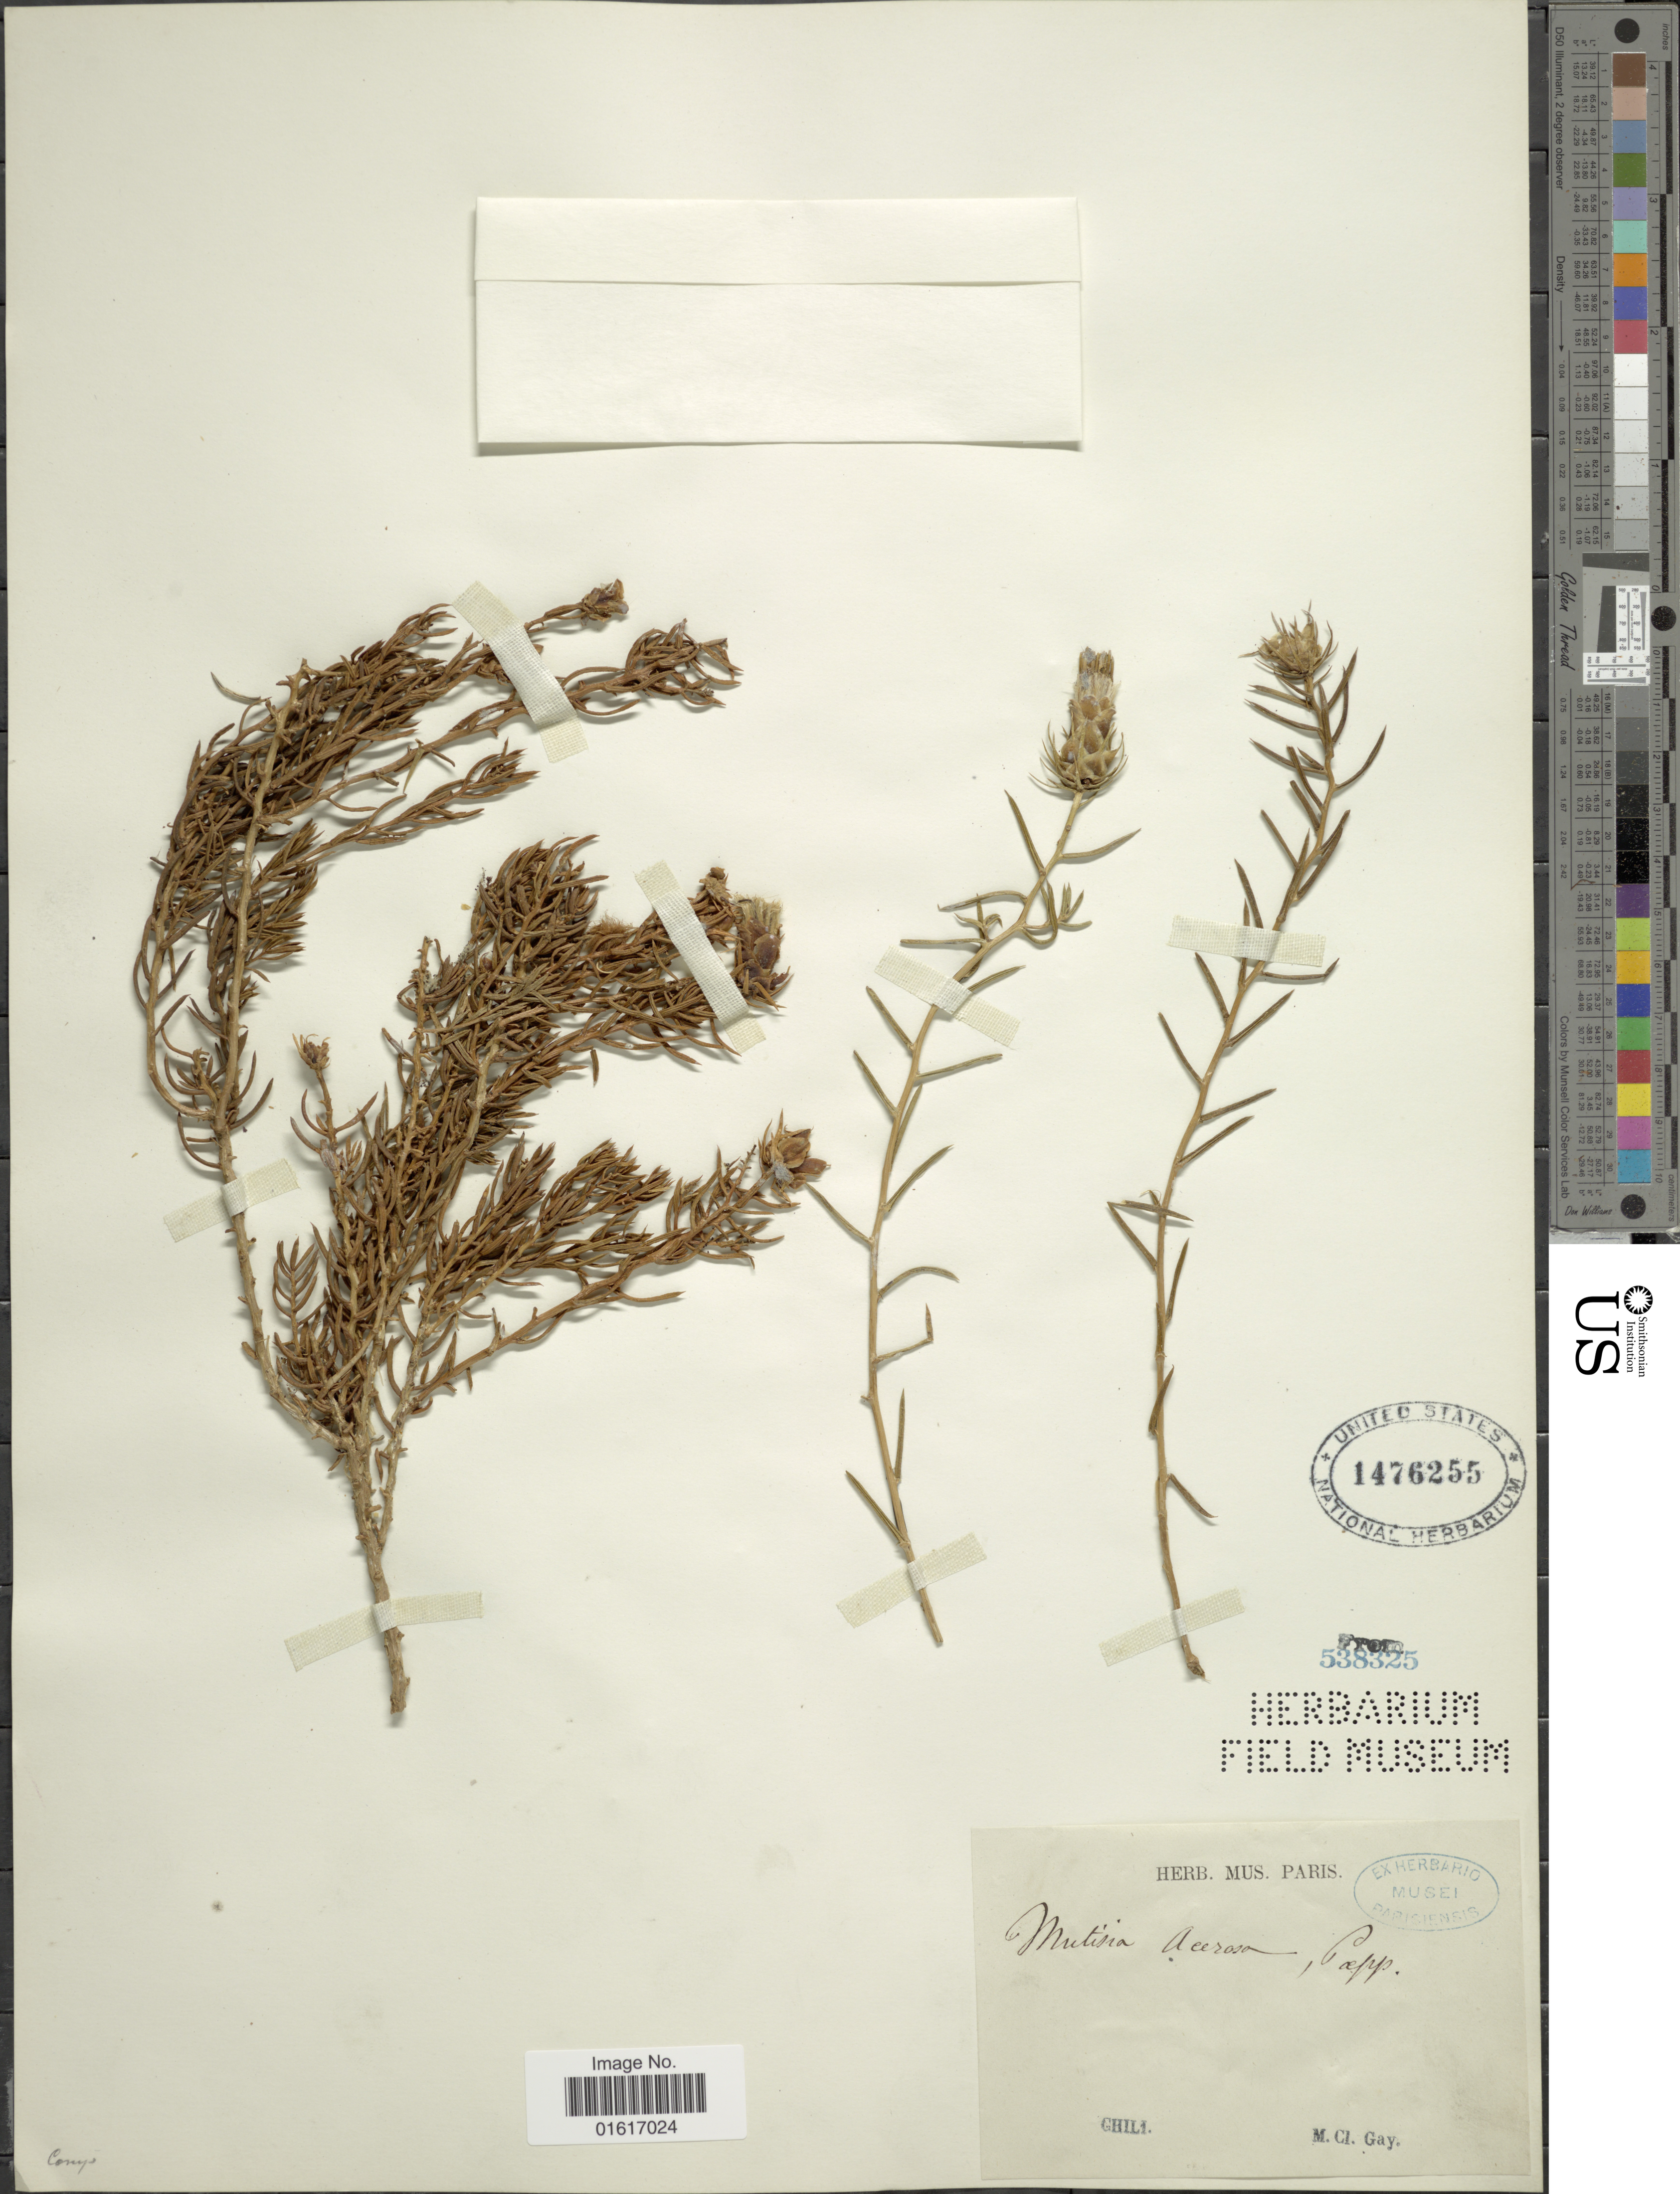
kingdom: Plantae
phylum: Tracheophyta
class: Magnoliopsida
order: Asterales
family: Asteraceae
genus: Mutisia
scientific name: Mutisia acerosa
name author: Poepp. ex Less.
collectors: M. Gay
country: Chile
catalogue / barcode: US 1476255